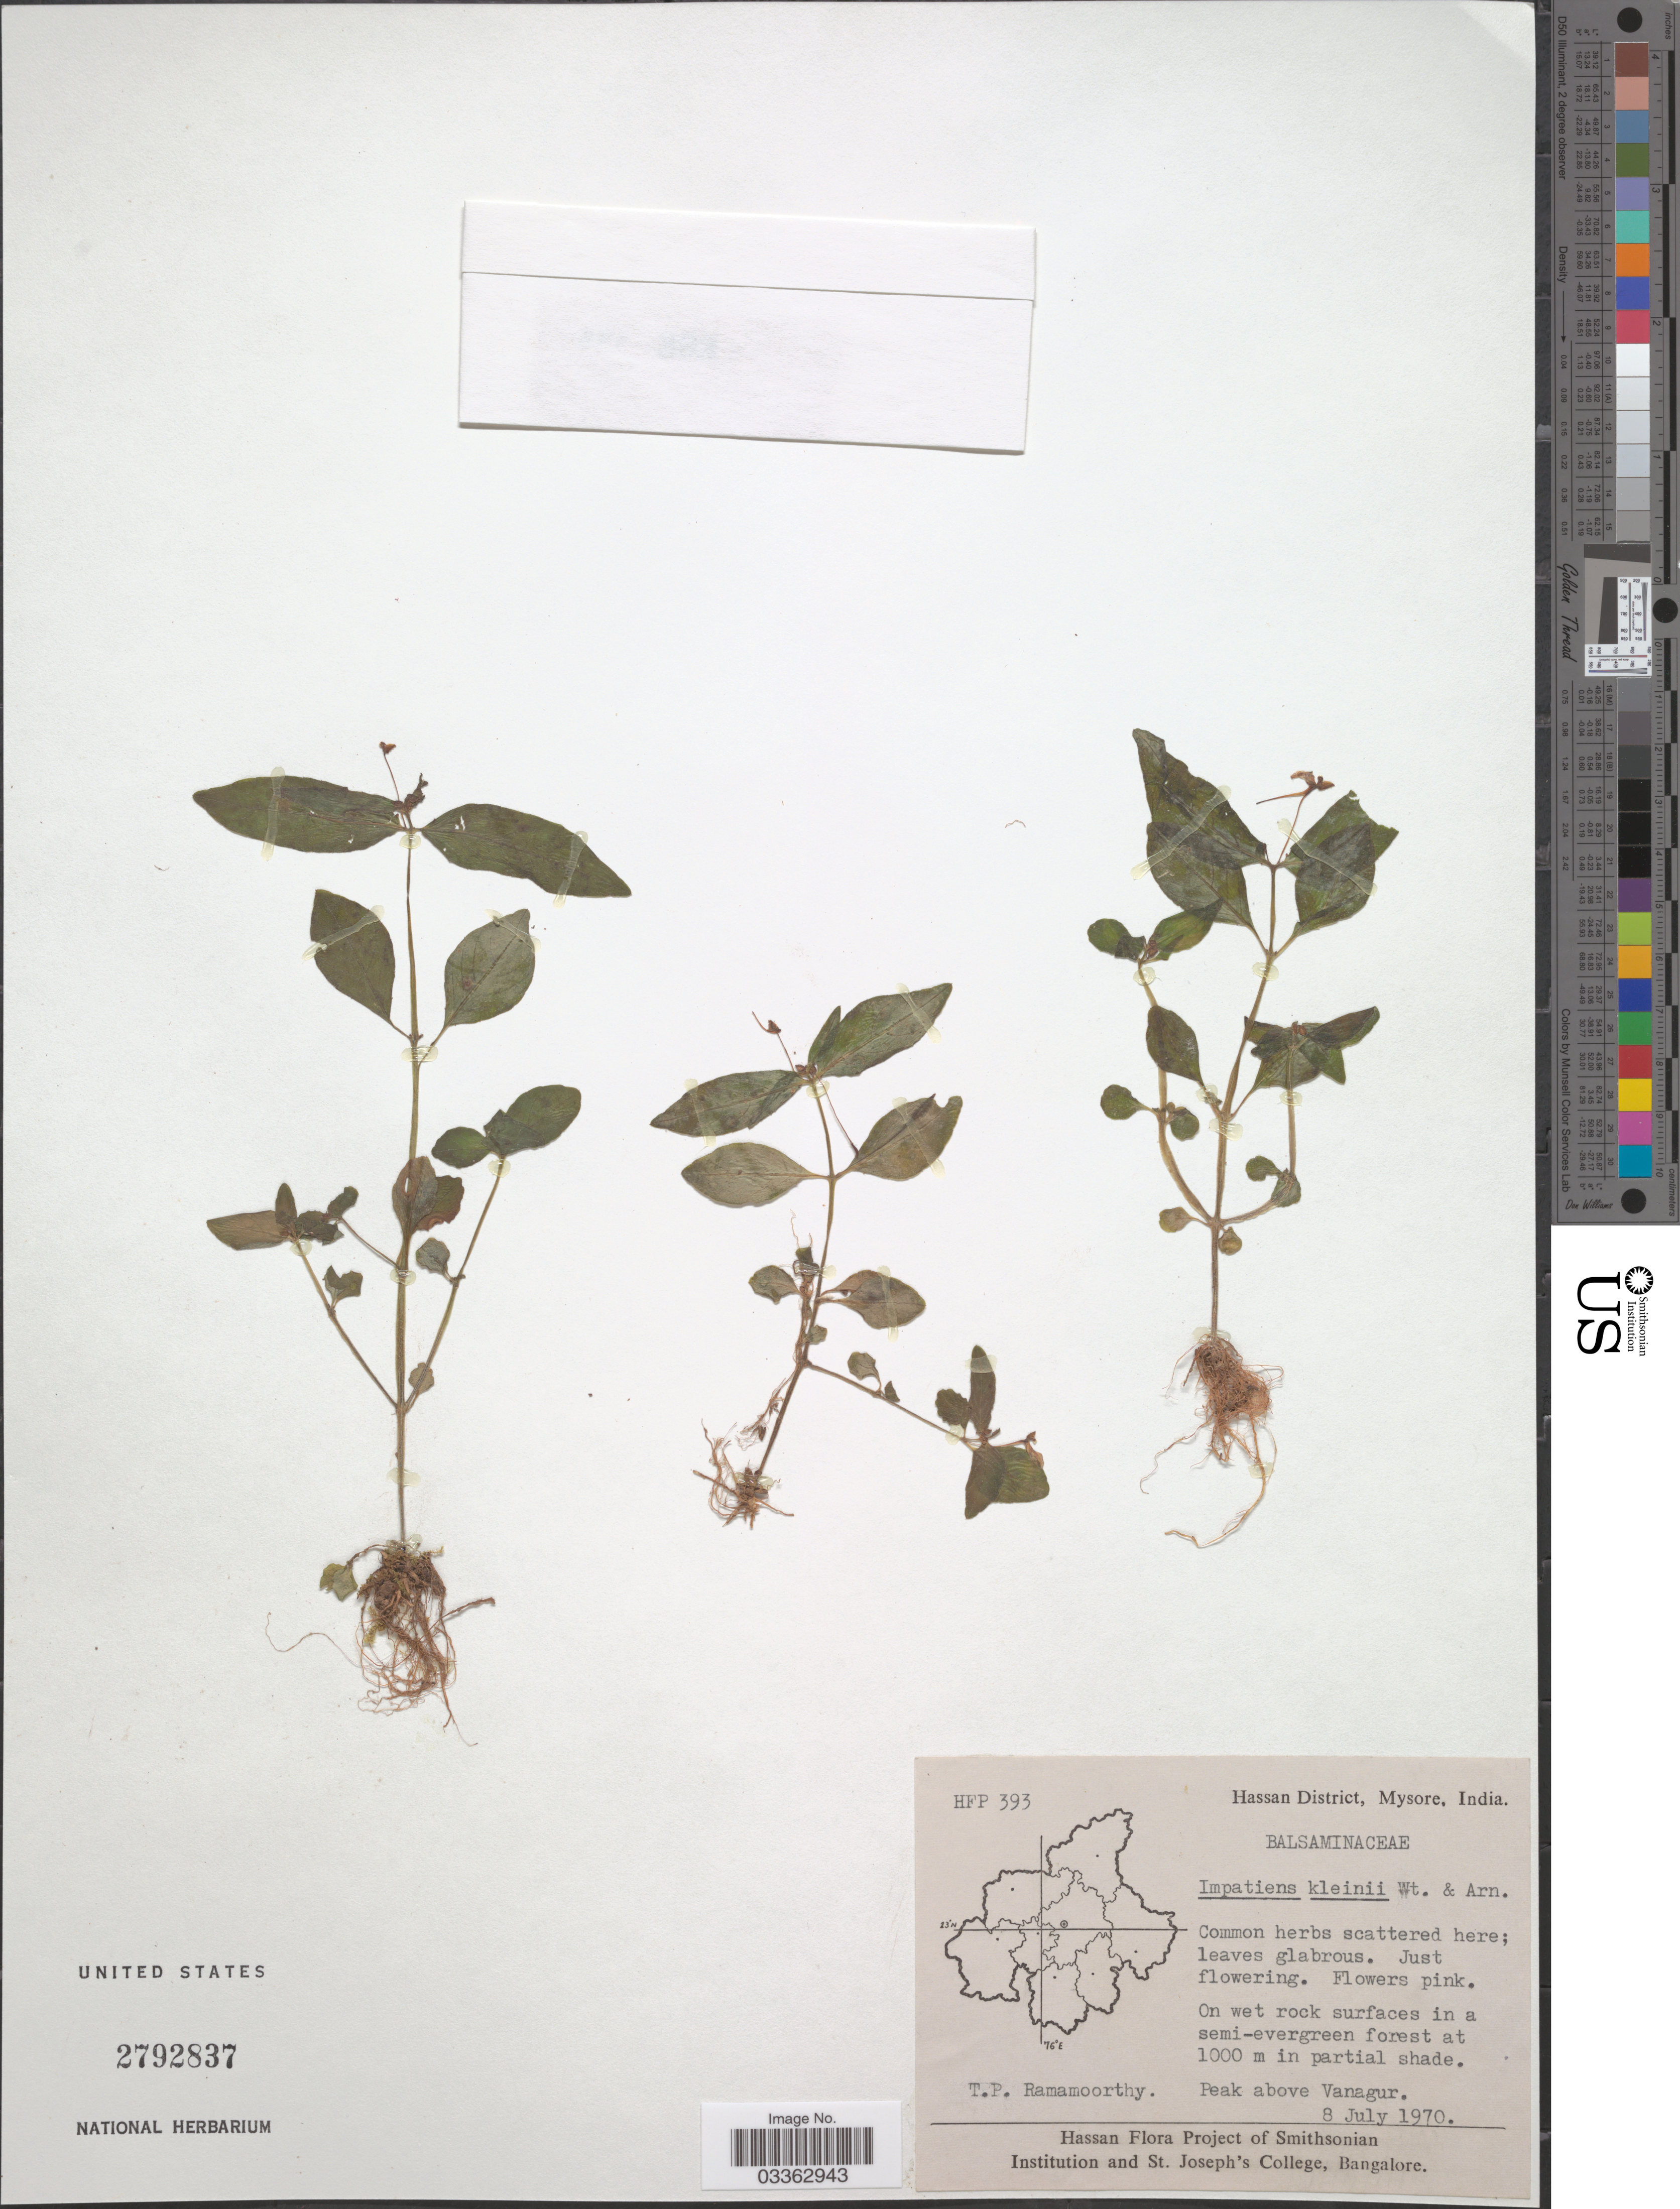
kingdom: Plantae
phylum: Tracheophyta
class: Magnoliopsida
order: Ericales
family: Balsaminaceae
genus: Impatiens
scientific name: Impatiens kleinii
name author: Wight & Arn.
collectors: T. P. Ramamoorthy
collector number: HFP 393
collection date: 1970-07-08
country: India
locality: Hassan District, Mysore. Peak above Vanagur.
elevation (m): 1000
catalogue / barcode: US 2792837